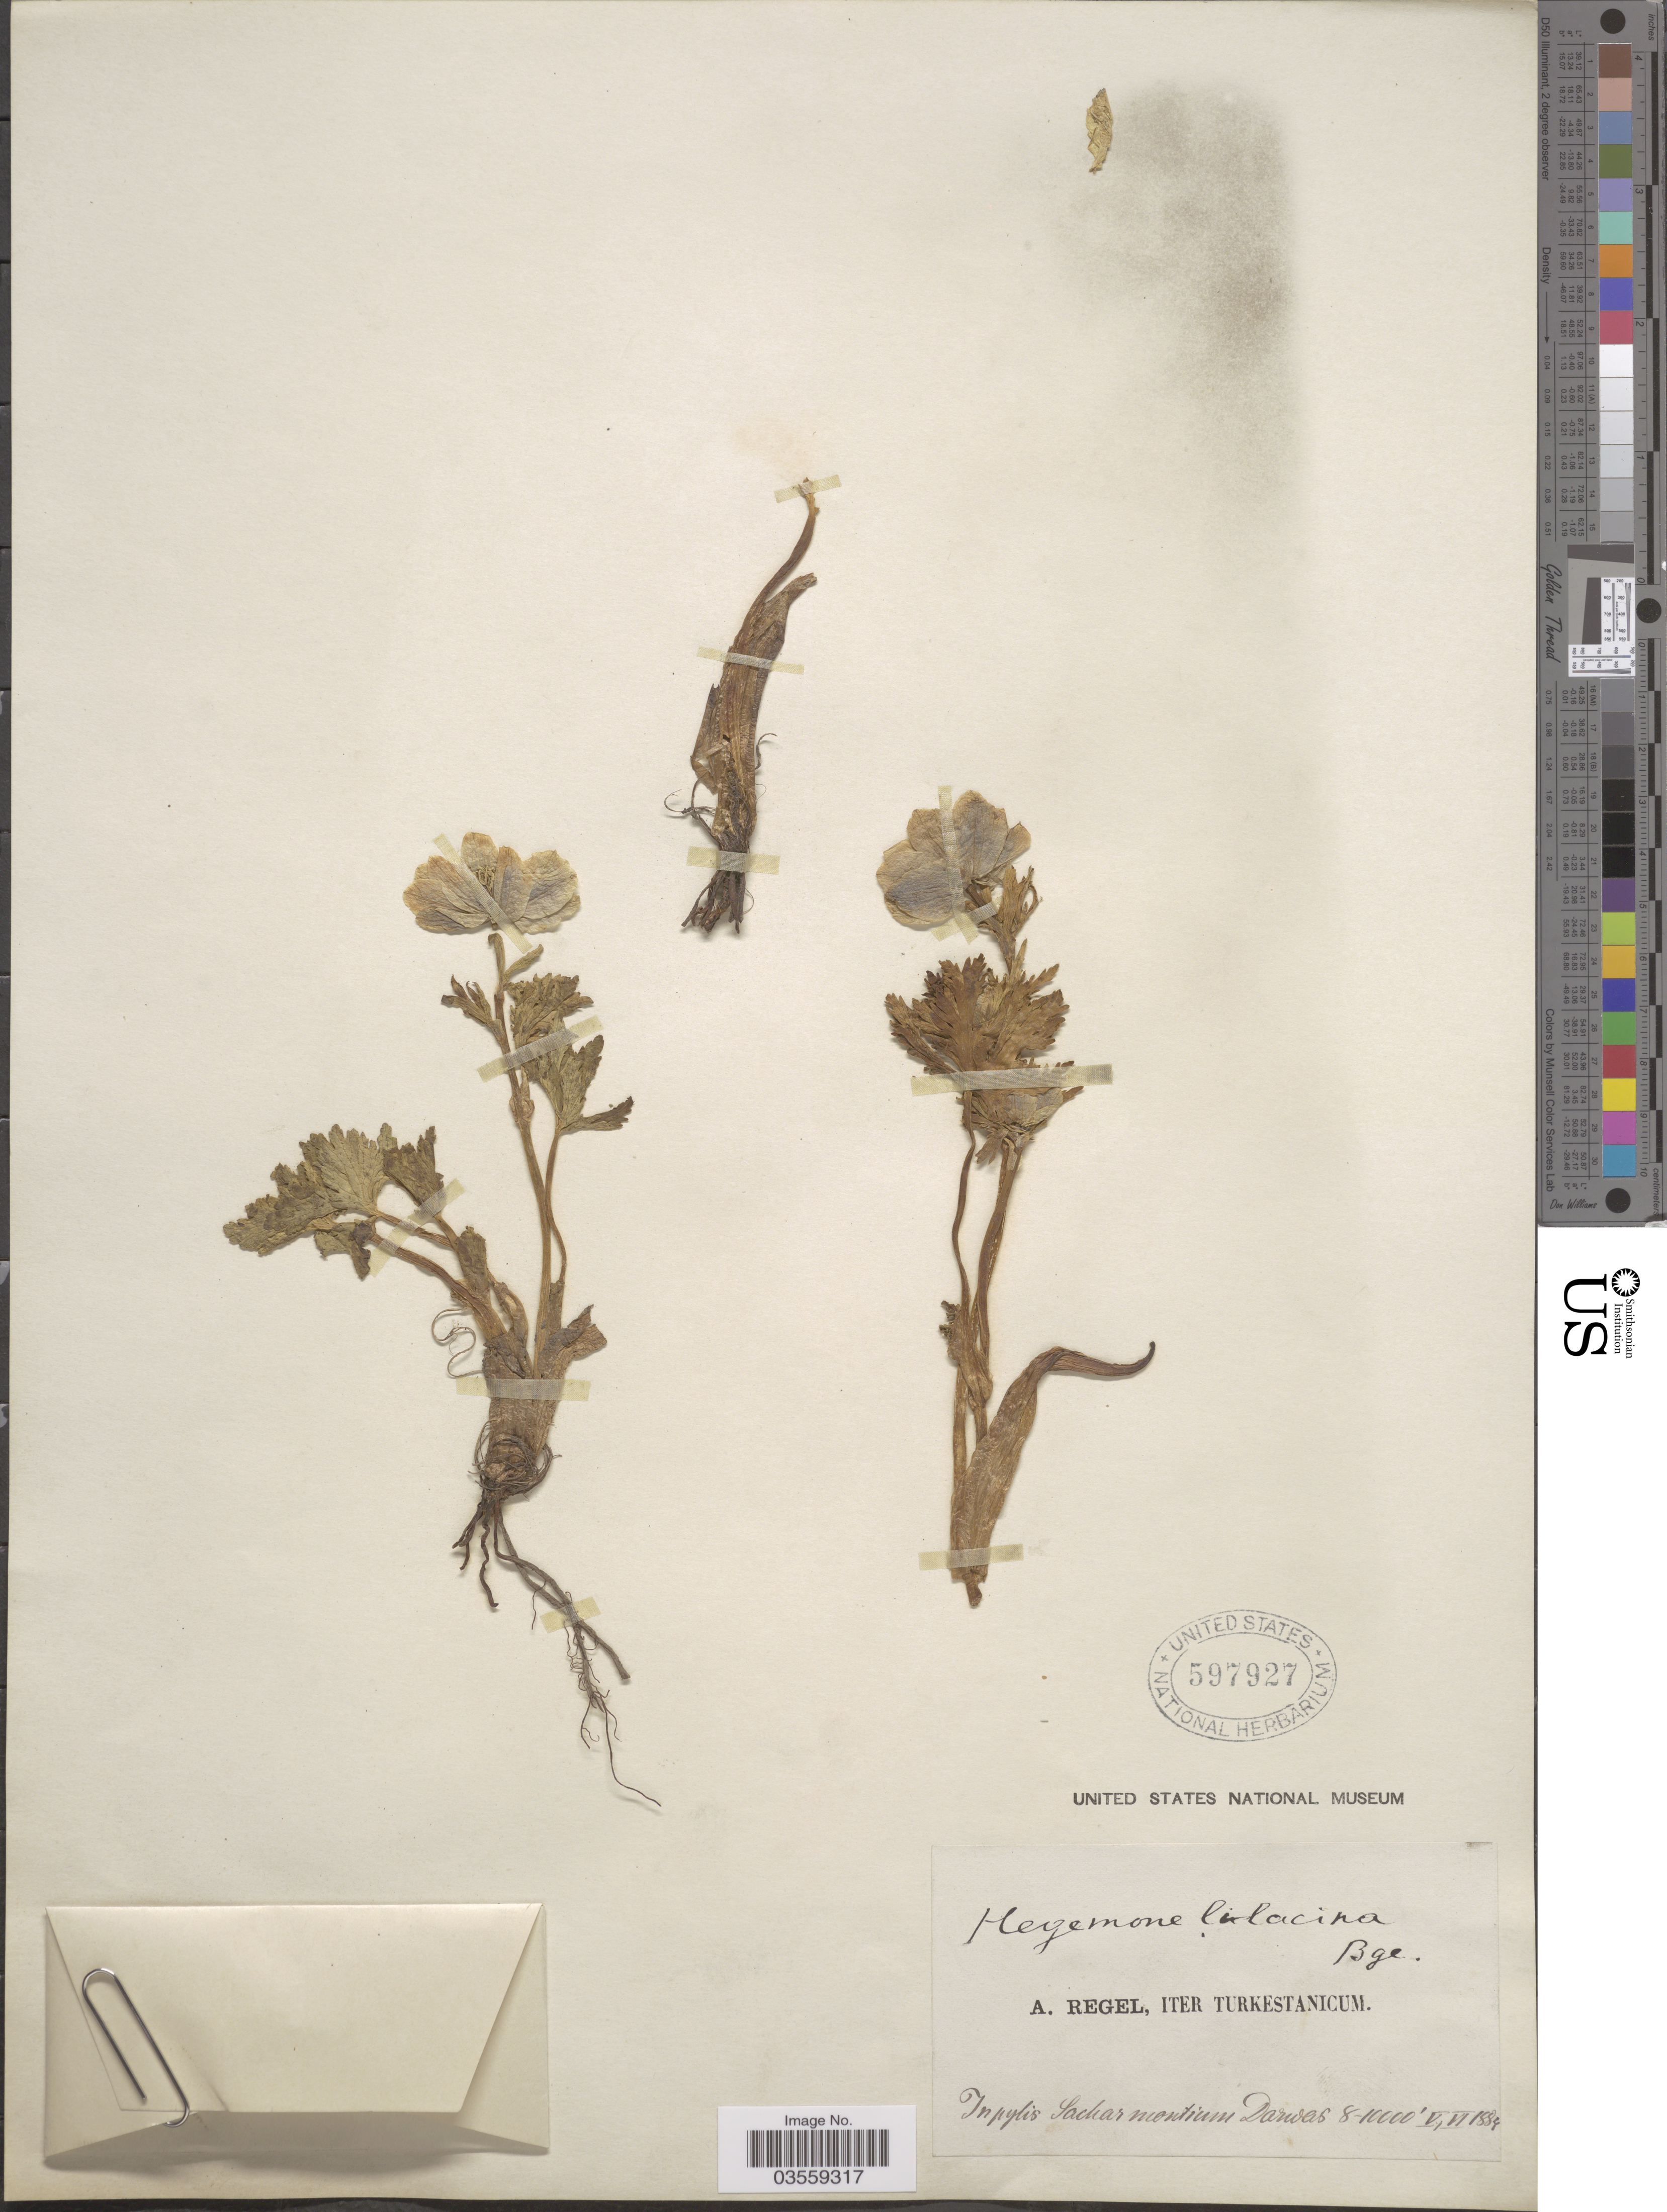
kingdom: Plantae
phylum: Tracheophyta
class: Magnoliopsida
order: Ranunculales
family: Ranunculaceae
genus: Trollius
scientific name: Trollius lilacinus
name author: Bunge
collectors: A. Regel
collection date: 1884-05/1884-06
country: Tajikistan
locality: Iter Turkestanicum. In pylis Sachar montium Darwas.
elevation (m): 2438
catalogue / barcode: US 597927